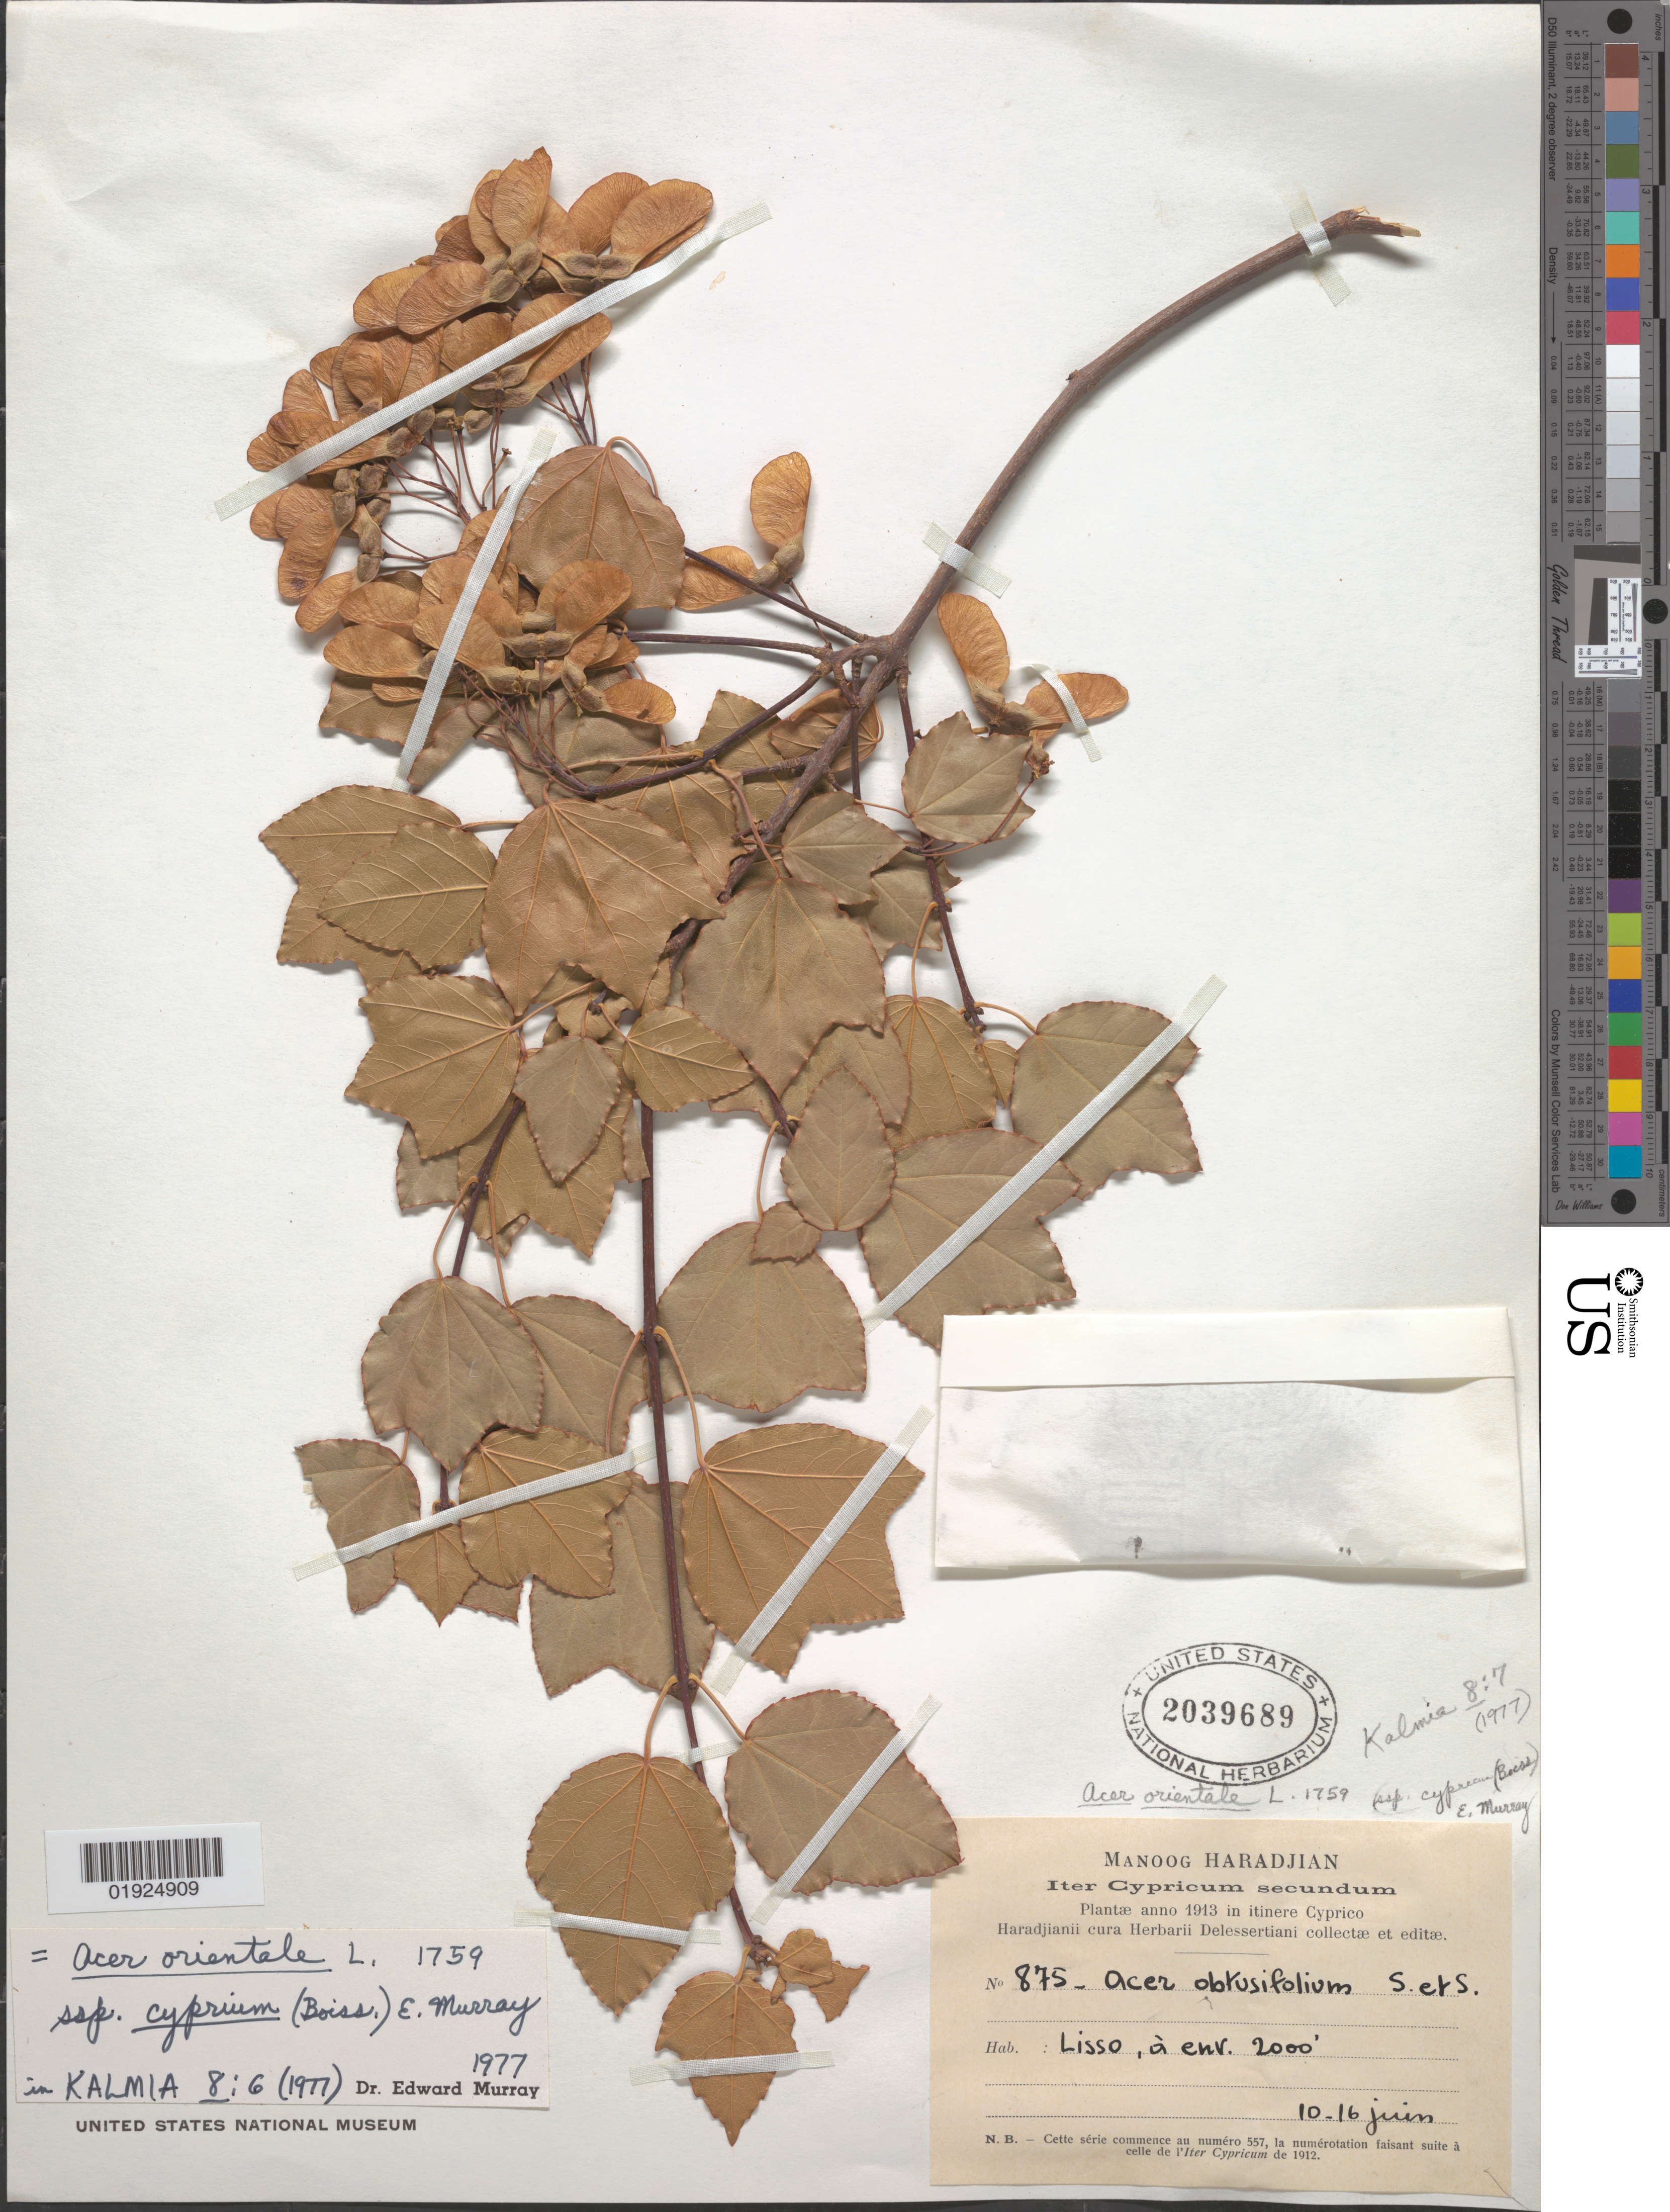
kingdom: Plantae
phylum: Tracheophyta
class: Magnoliopsida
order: Sapindales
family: Sapindaceae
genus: Acer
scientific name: Acer orientale subsp. cyprium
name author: (Boiss) A.E. Murray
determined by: Murray, Edward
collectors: M. Haradjian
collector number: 875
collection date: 1913-06-10/1913-06-16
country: Cyprus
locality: Herbarii Delessertiani [?]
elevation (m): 610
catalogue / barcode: US 2039689